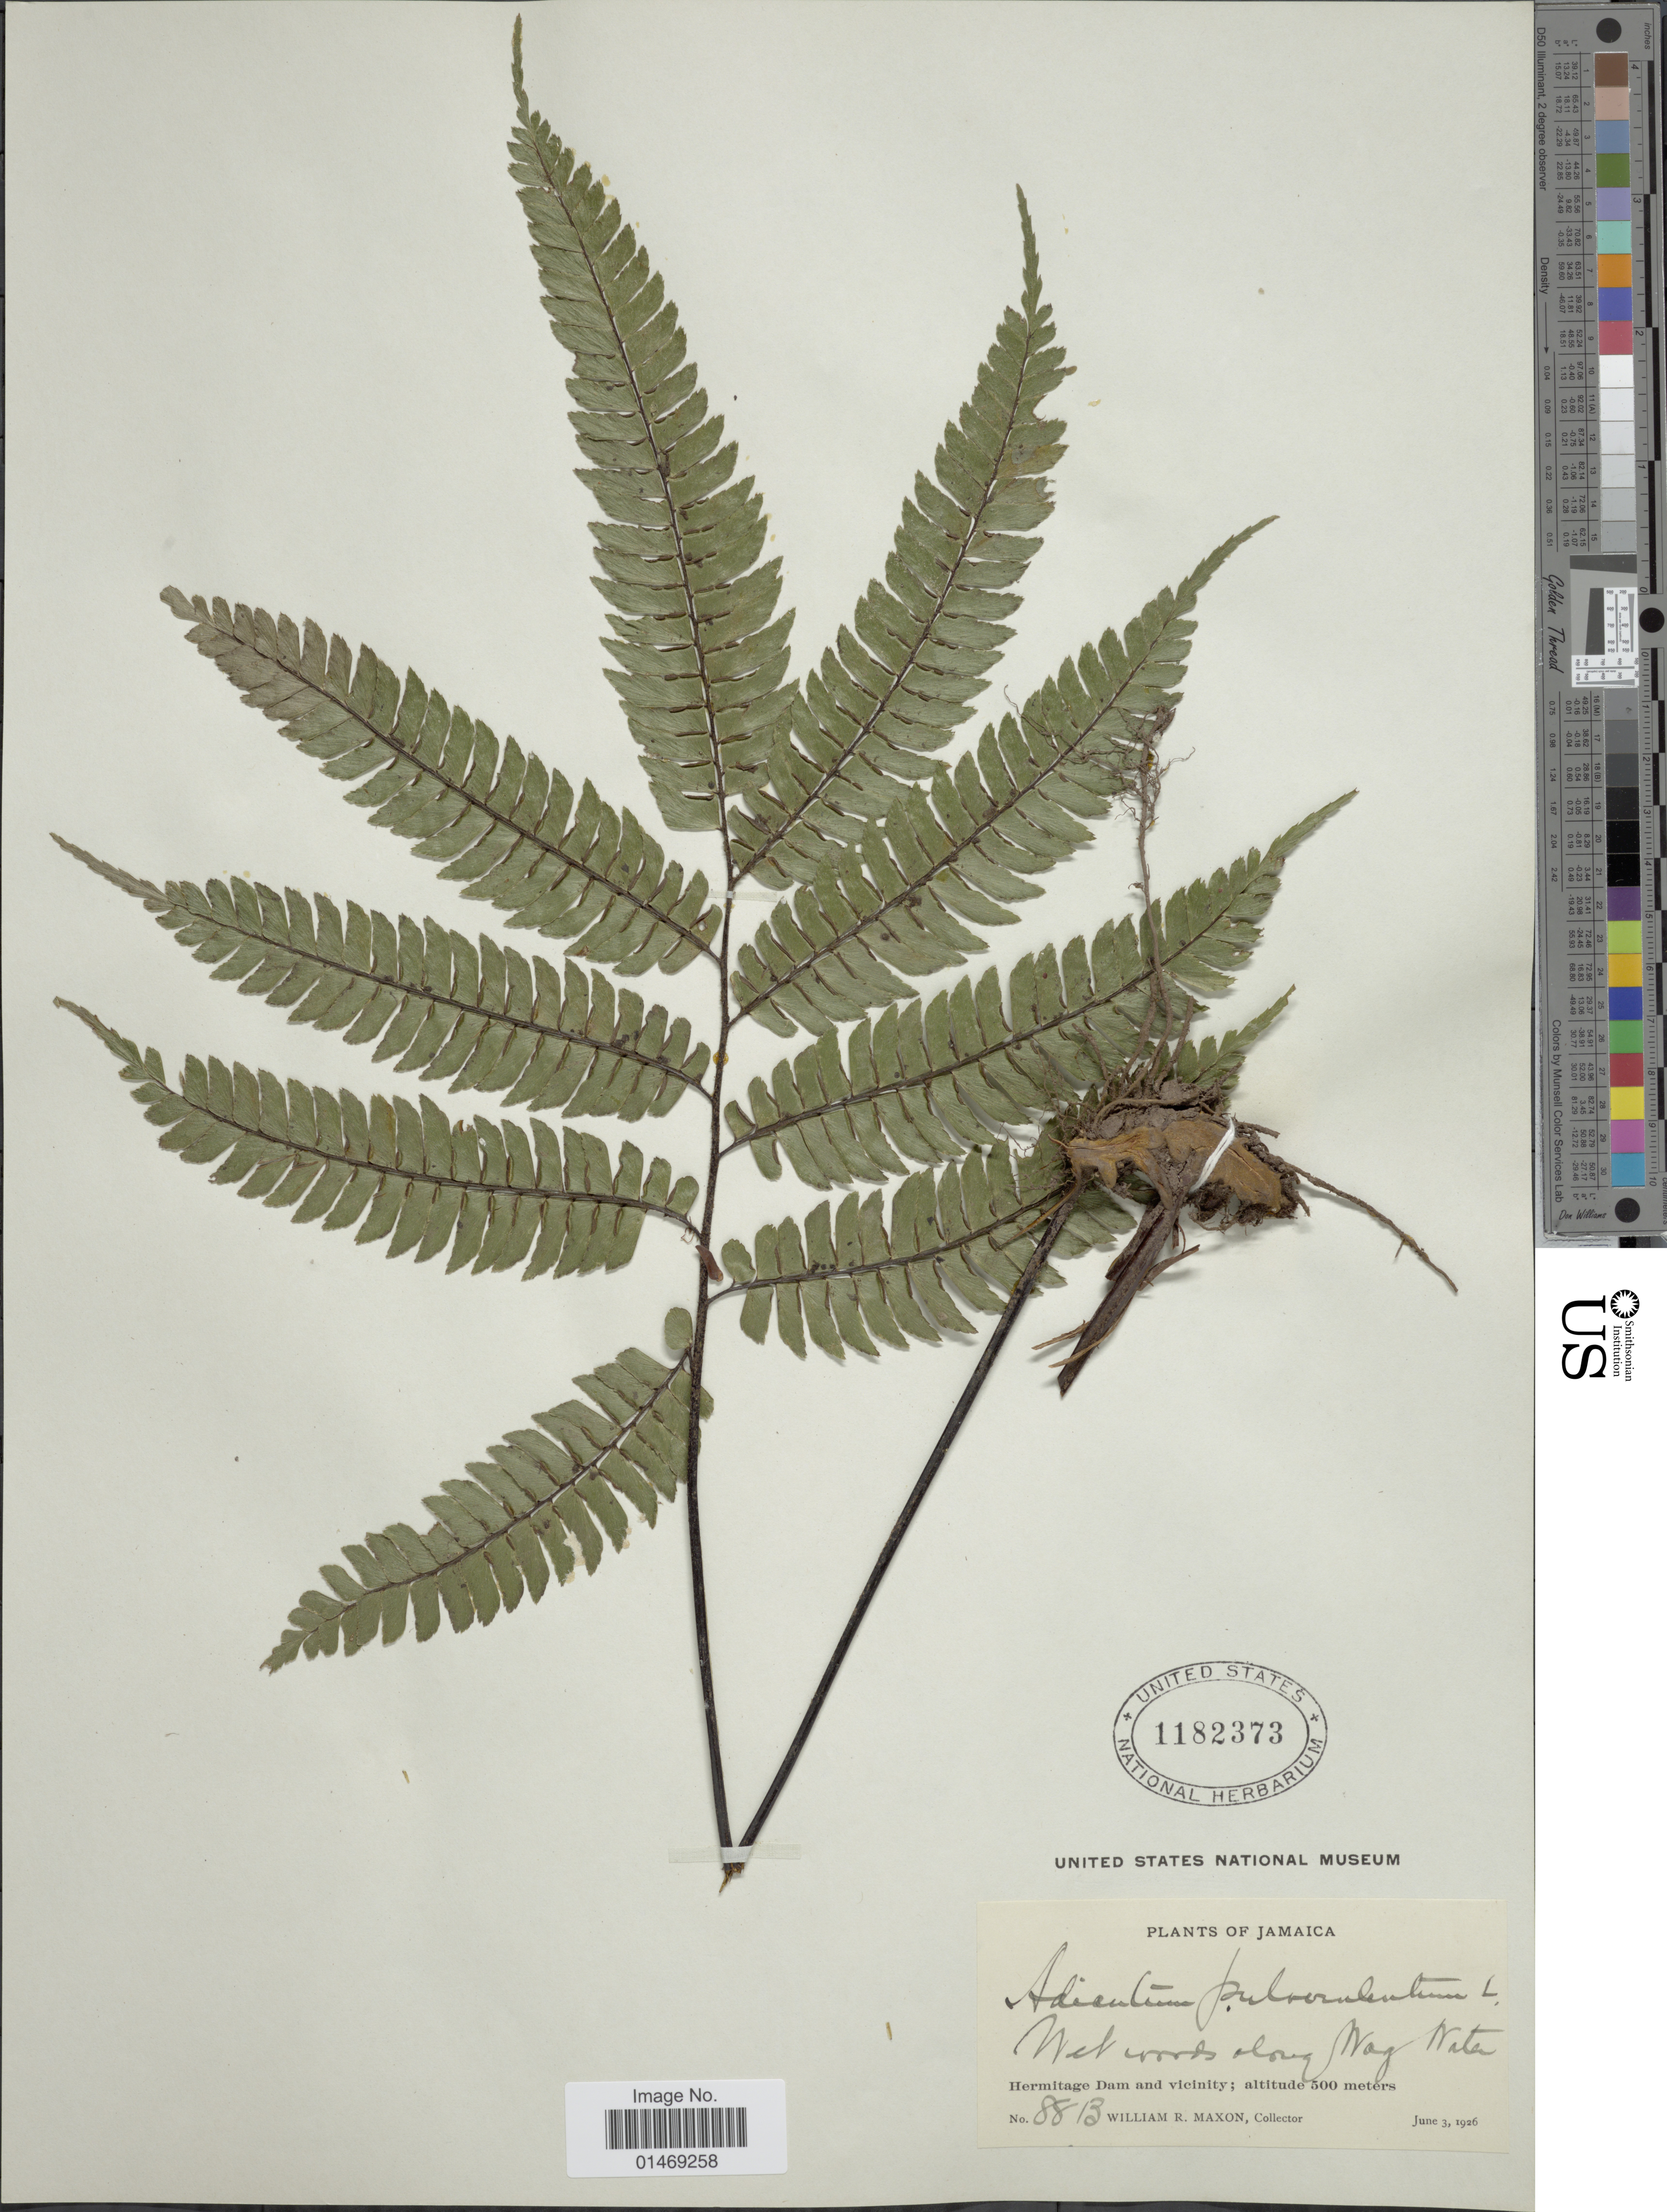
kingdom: Plantae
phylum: Tracheophyta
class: Polypodiopsida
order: Polypodiales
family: Pteridaceae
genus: Adiantum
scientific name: Adiantum pulverulentum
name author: L.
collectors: W. R. Maxon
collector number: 8813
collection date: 1926-06-03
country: Jamaica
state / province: Saint Andrew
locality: Hermitage Dam and vicinity. Wet woods along Wag Water.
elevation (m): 500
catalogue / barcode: US 1182373